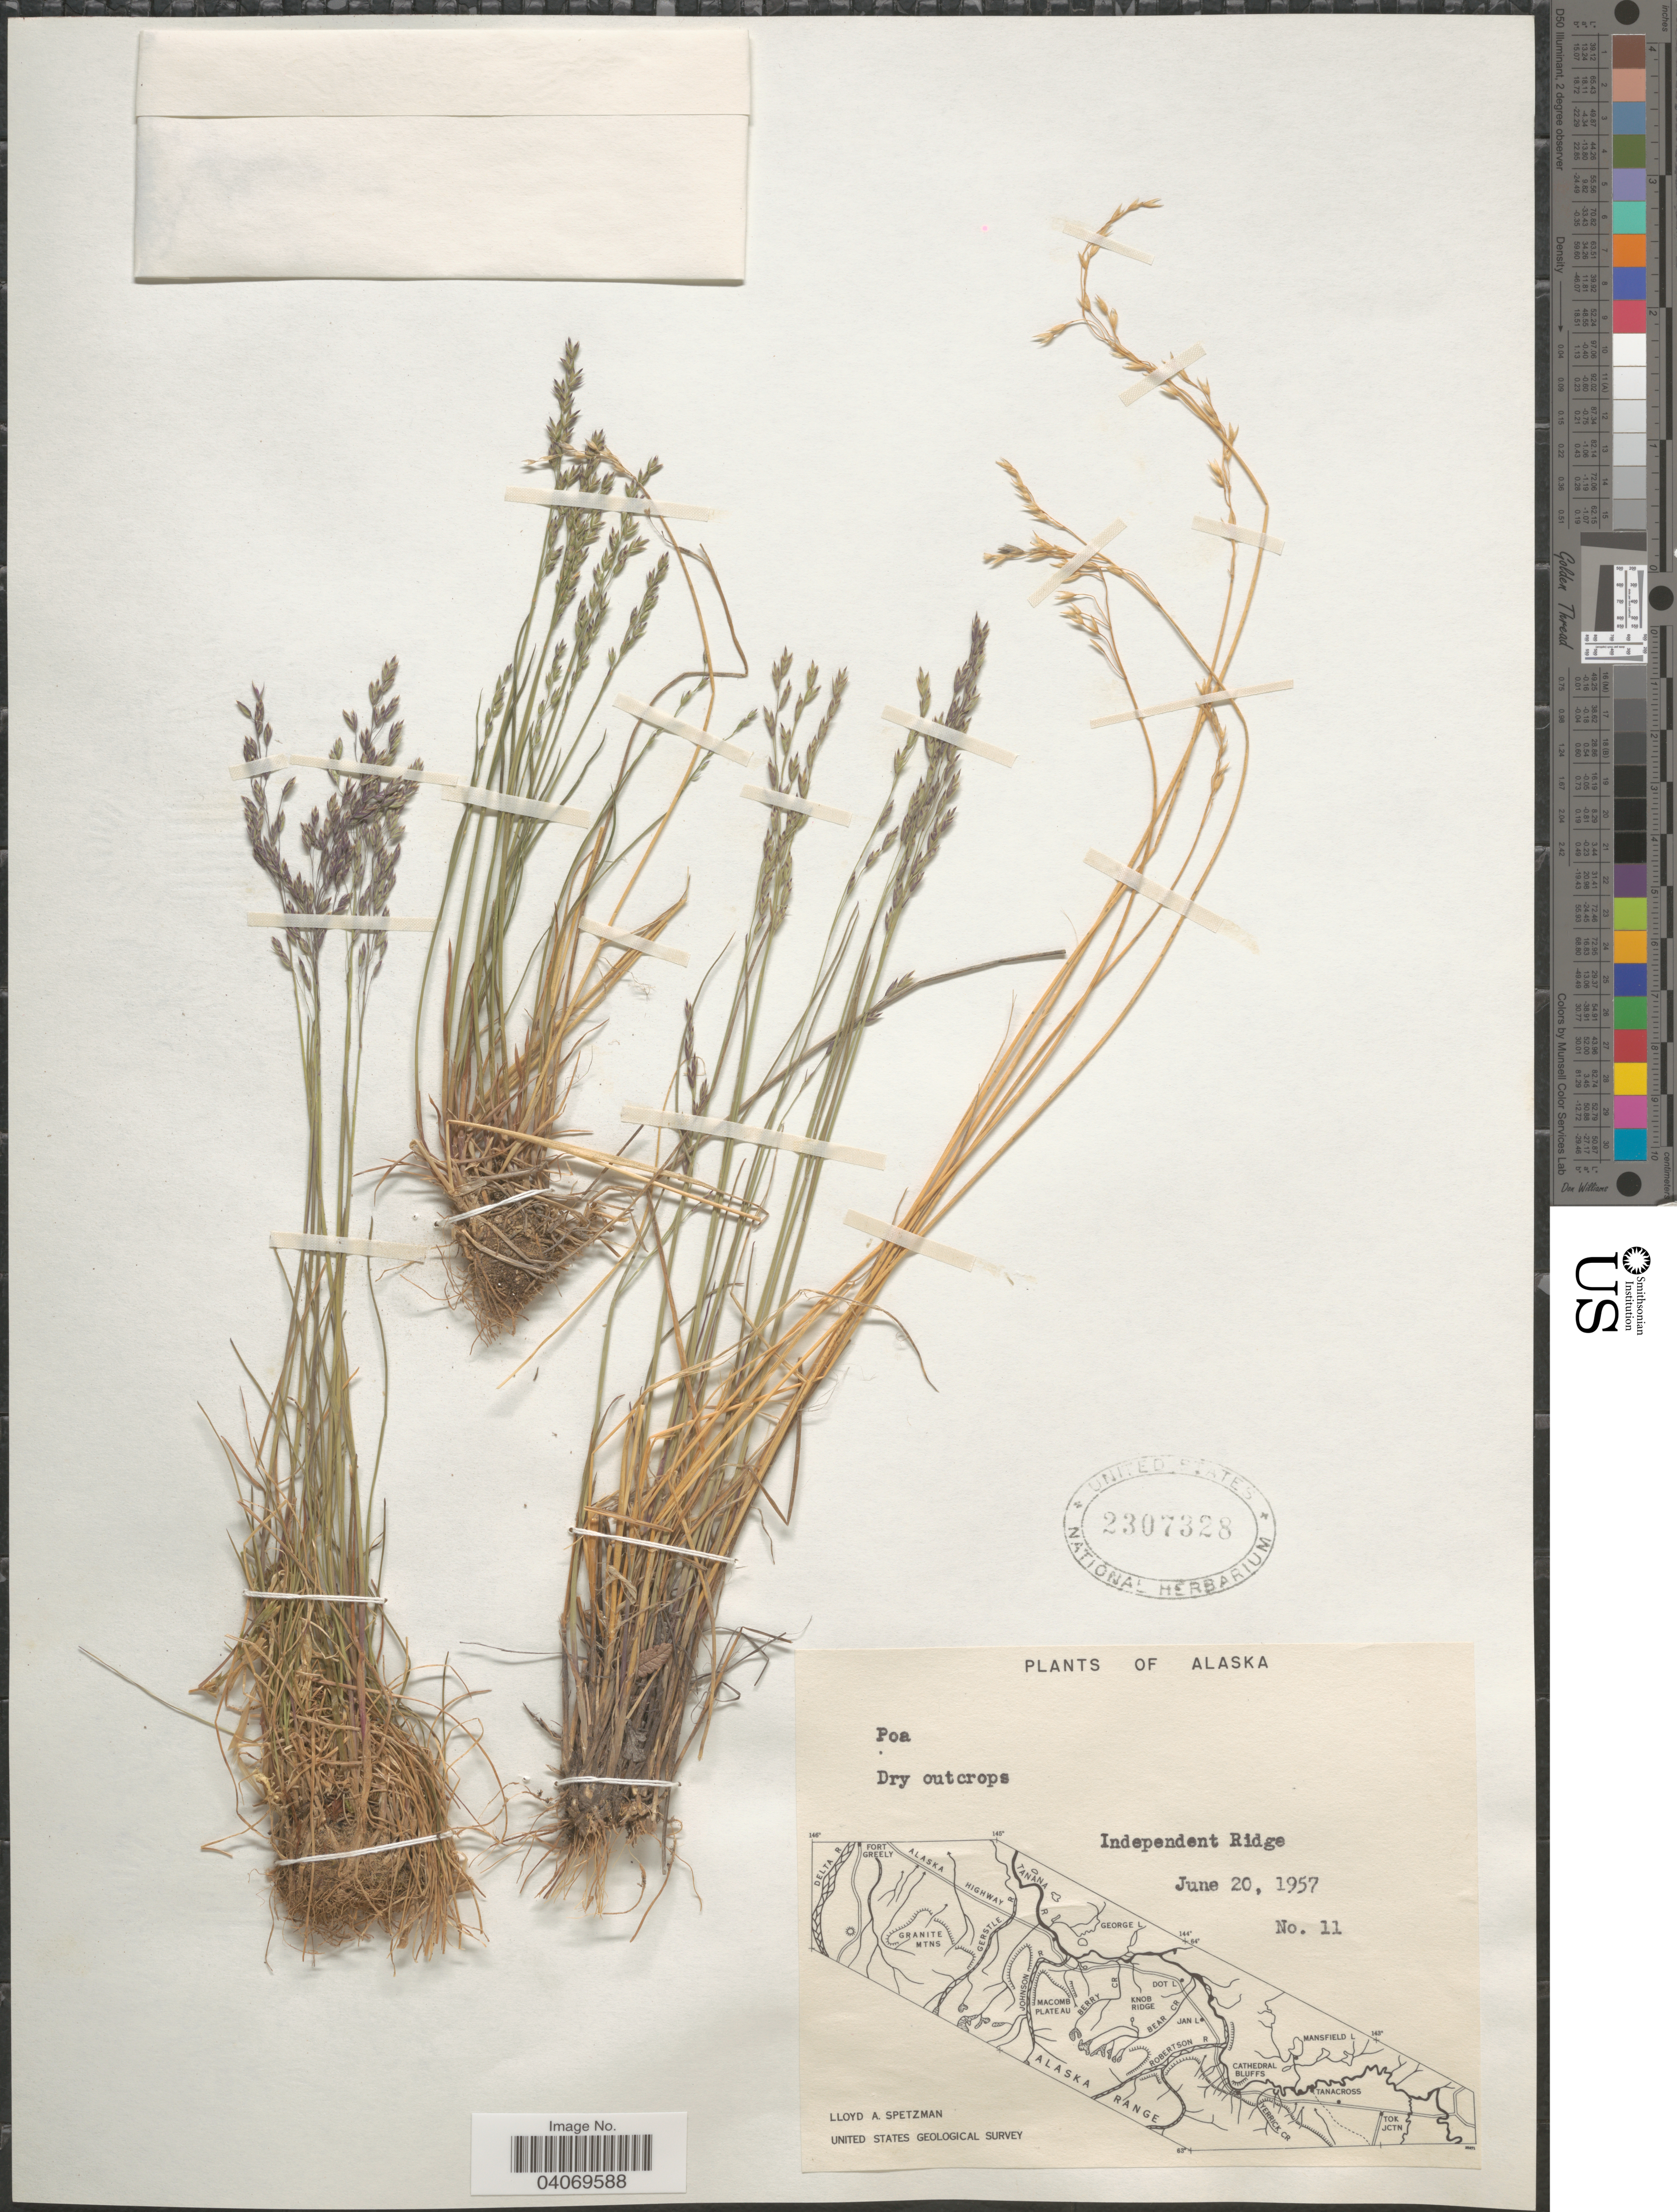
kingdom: Plantae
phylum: Tracheophyta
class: Liliopsida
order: Poales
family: Poaceae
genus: Poa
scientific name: Poa sp.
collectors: L. Spetzman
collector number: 11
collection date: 1957-06-20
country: United States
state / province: Alaska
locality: Independent Ridge. United States Geological Survey.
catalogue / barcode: US 2307328